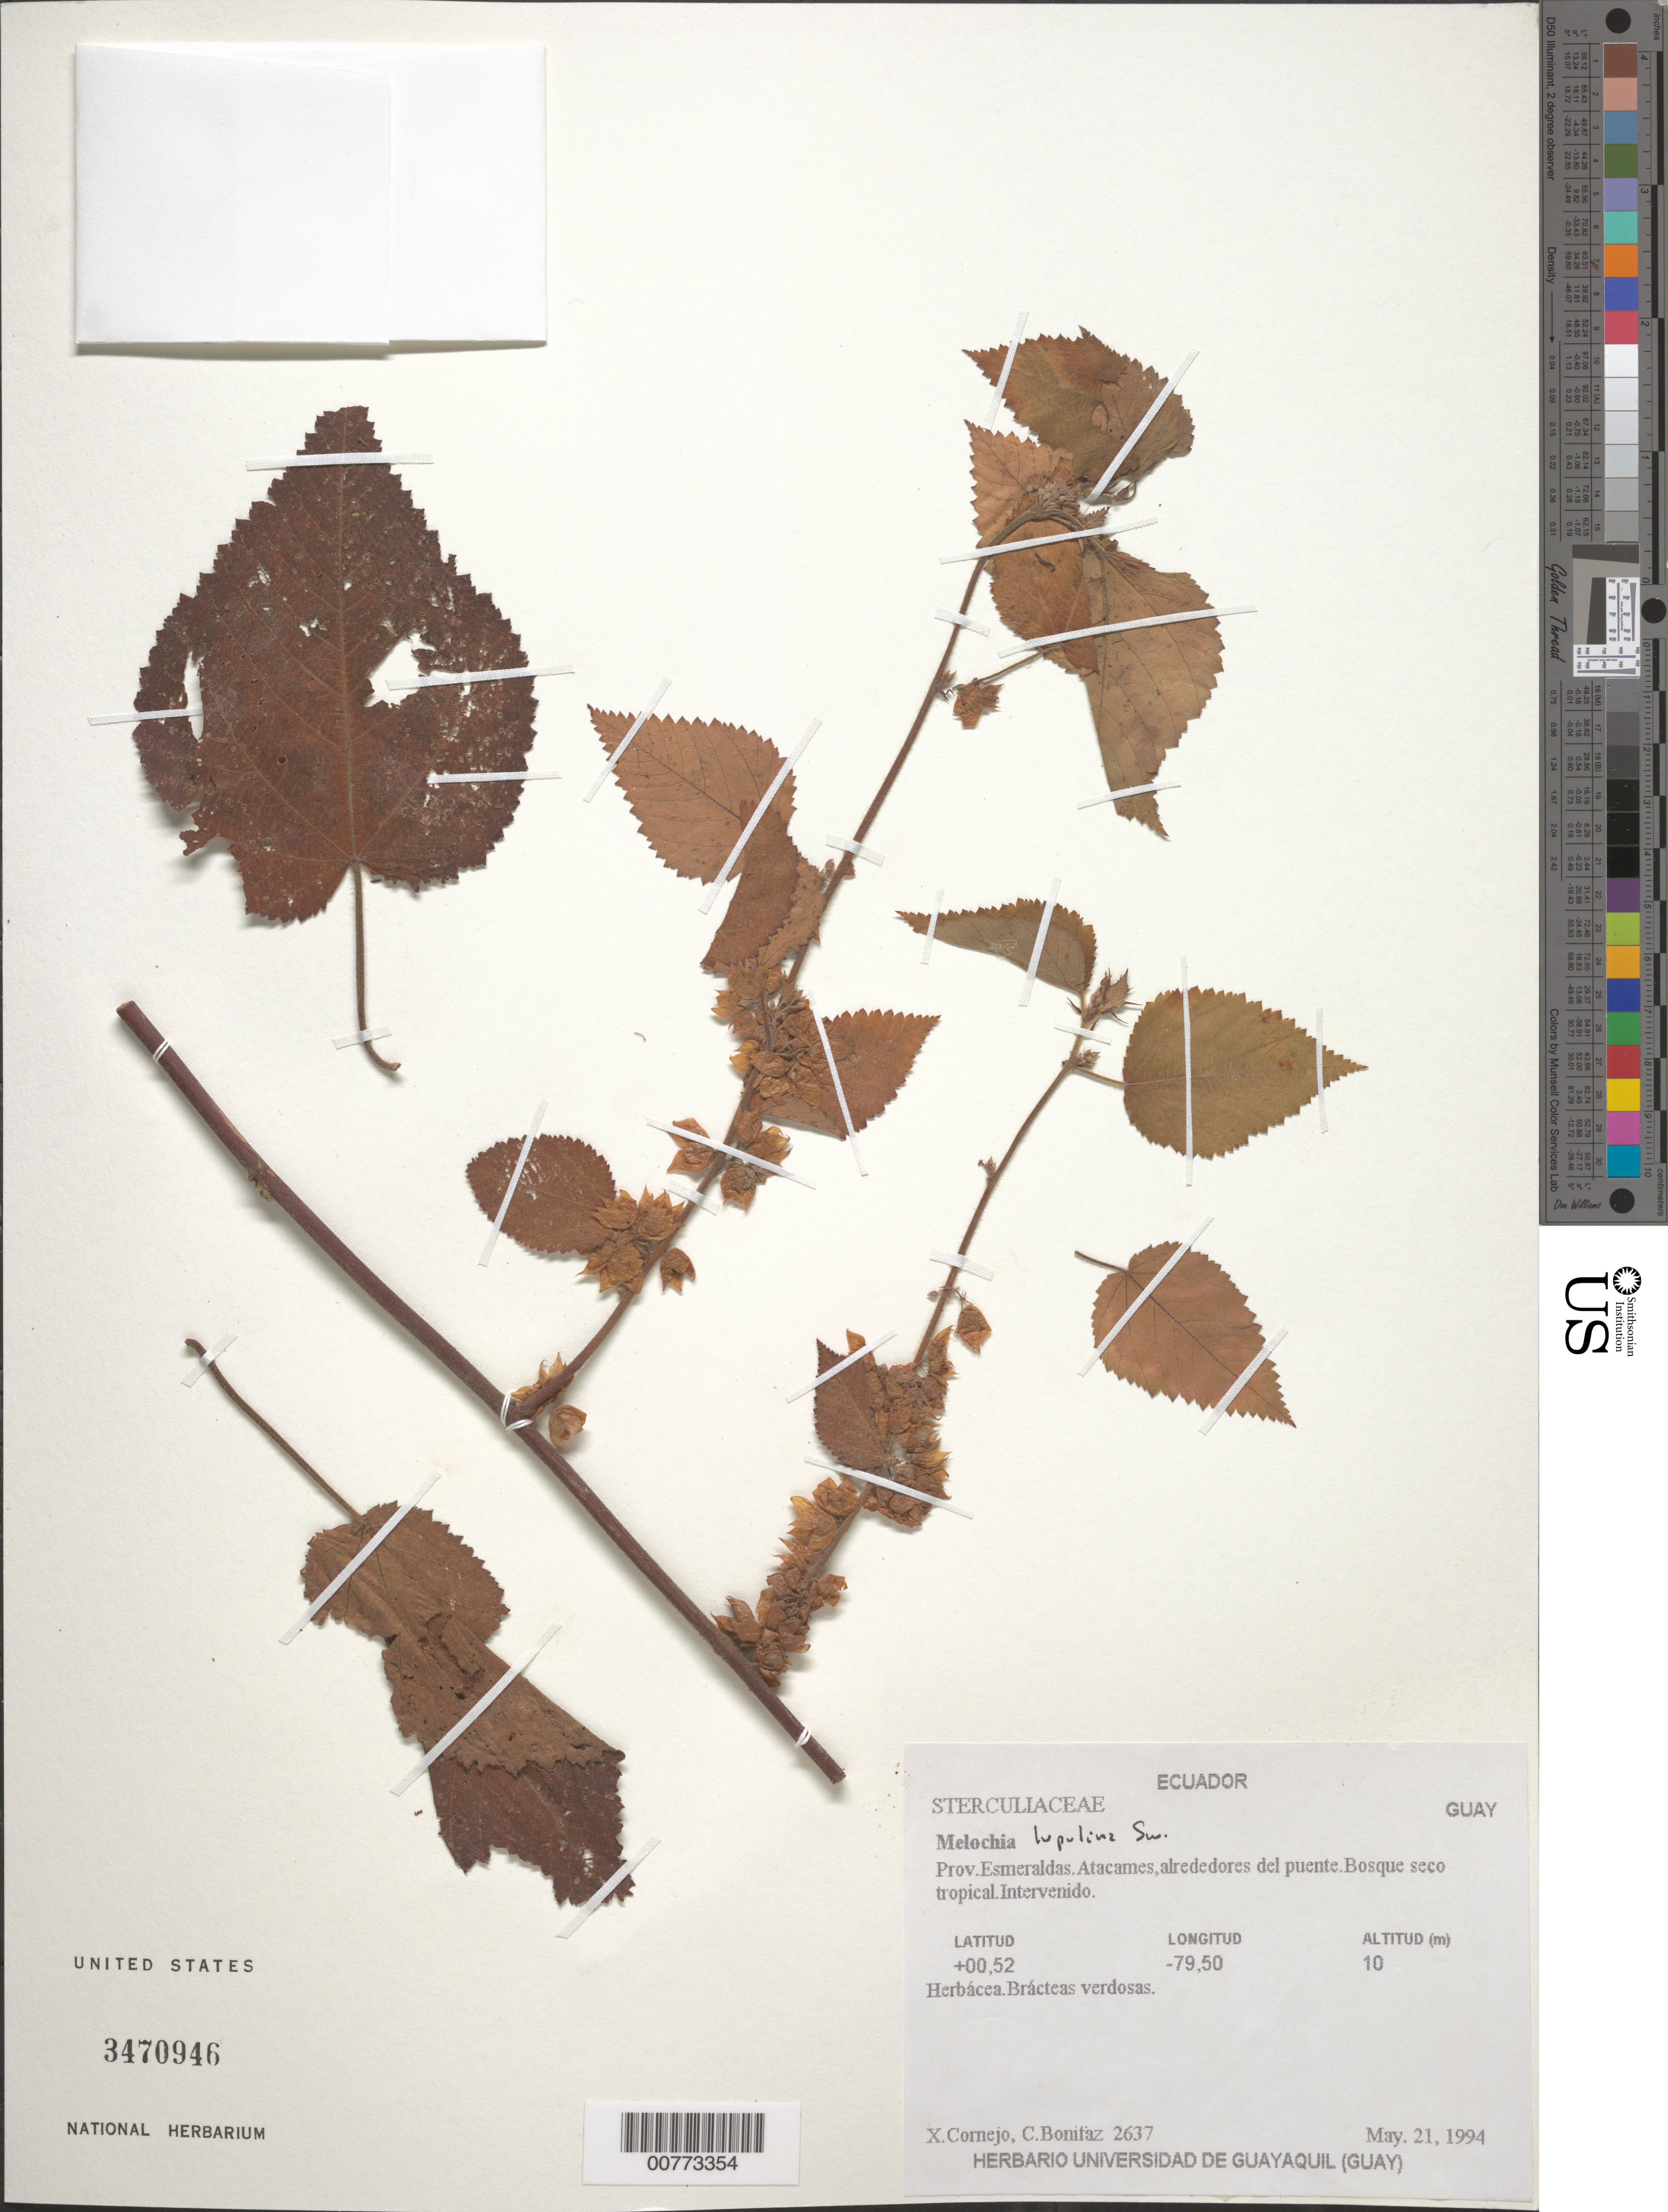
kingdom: Plantae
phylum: Tracheophyta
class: Magnoliopsida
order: Malvales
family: Malvaceae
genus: Melochia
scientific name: Melochia lupulina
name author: Sw.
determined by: Dorr, L. J., (BOT), Smithsonian Institution - National Museum of Natural History (UNITED STATES)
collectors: X. F. Cornejo & C. Bonitáz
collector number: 2637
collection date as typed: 21 May 1994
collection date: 1994-05-21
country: Ecuador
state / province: Esmeraldas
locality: Atacames, alrededores del puente.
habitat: Bosque seco tropical. Intervenido.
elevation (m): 10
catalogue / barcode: US 3470946